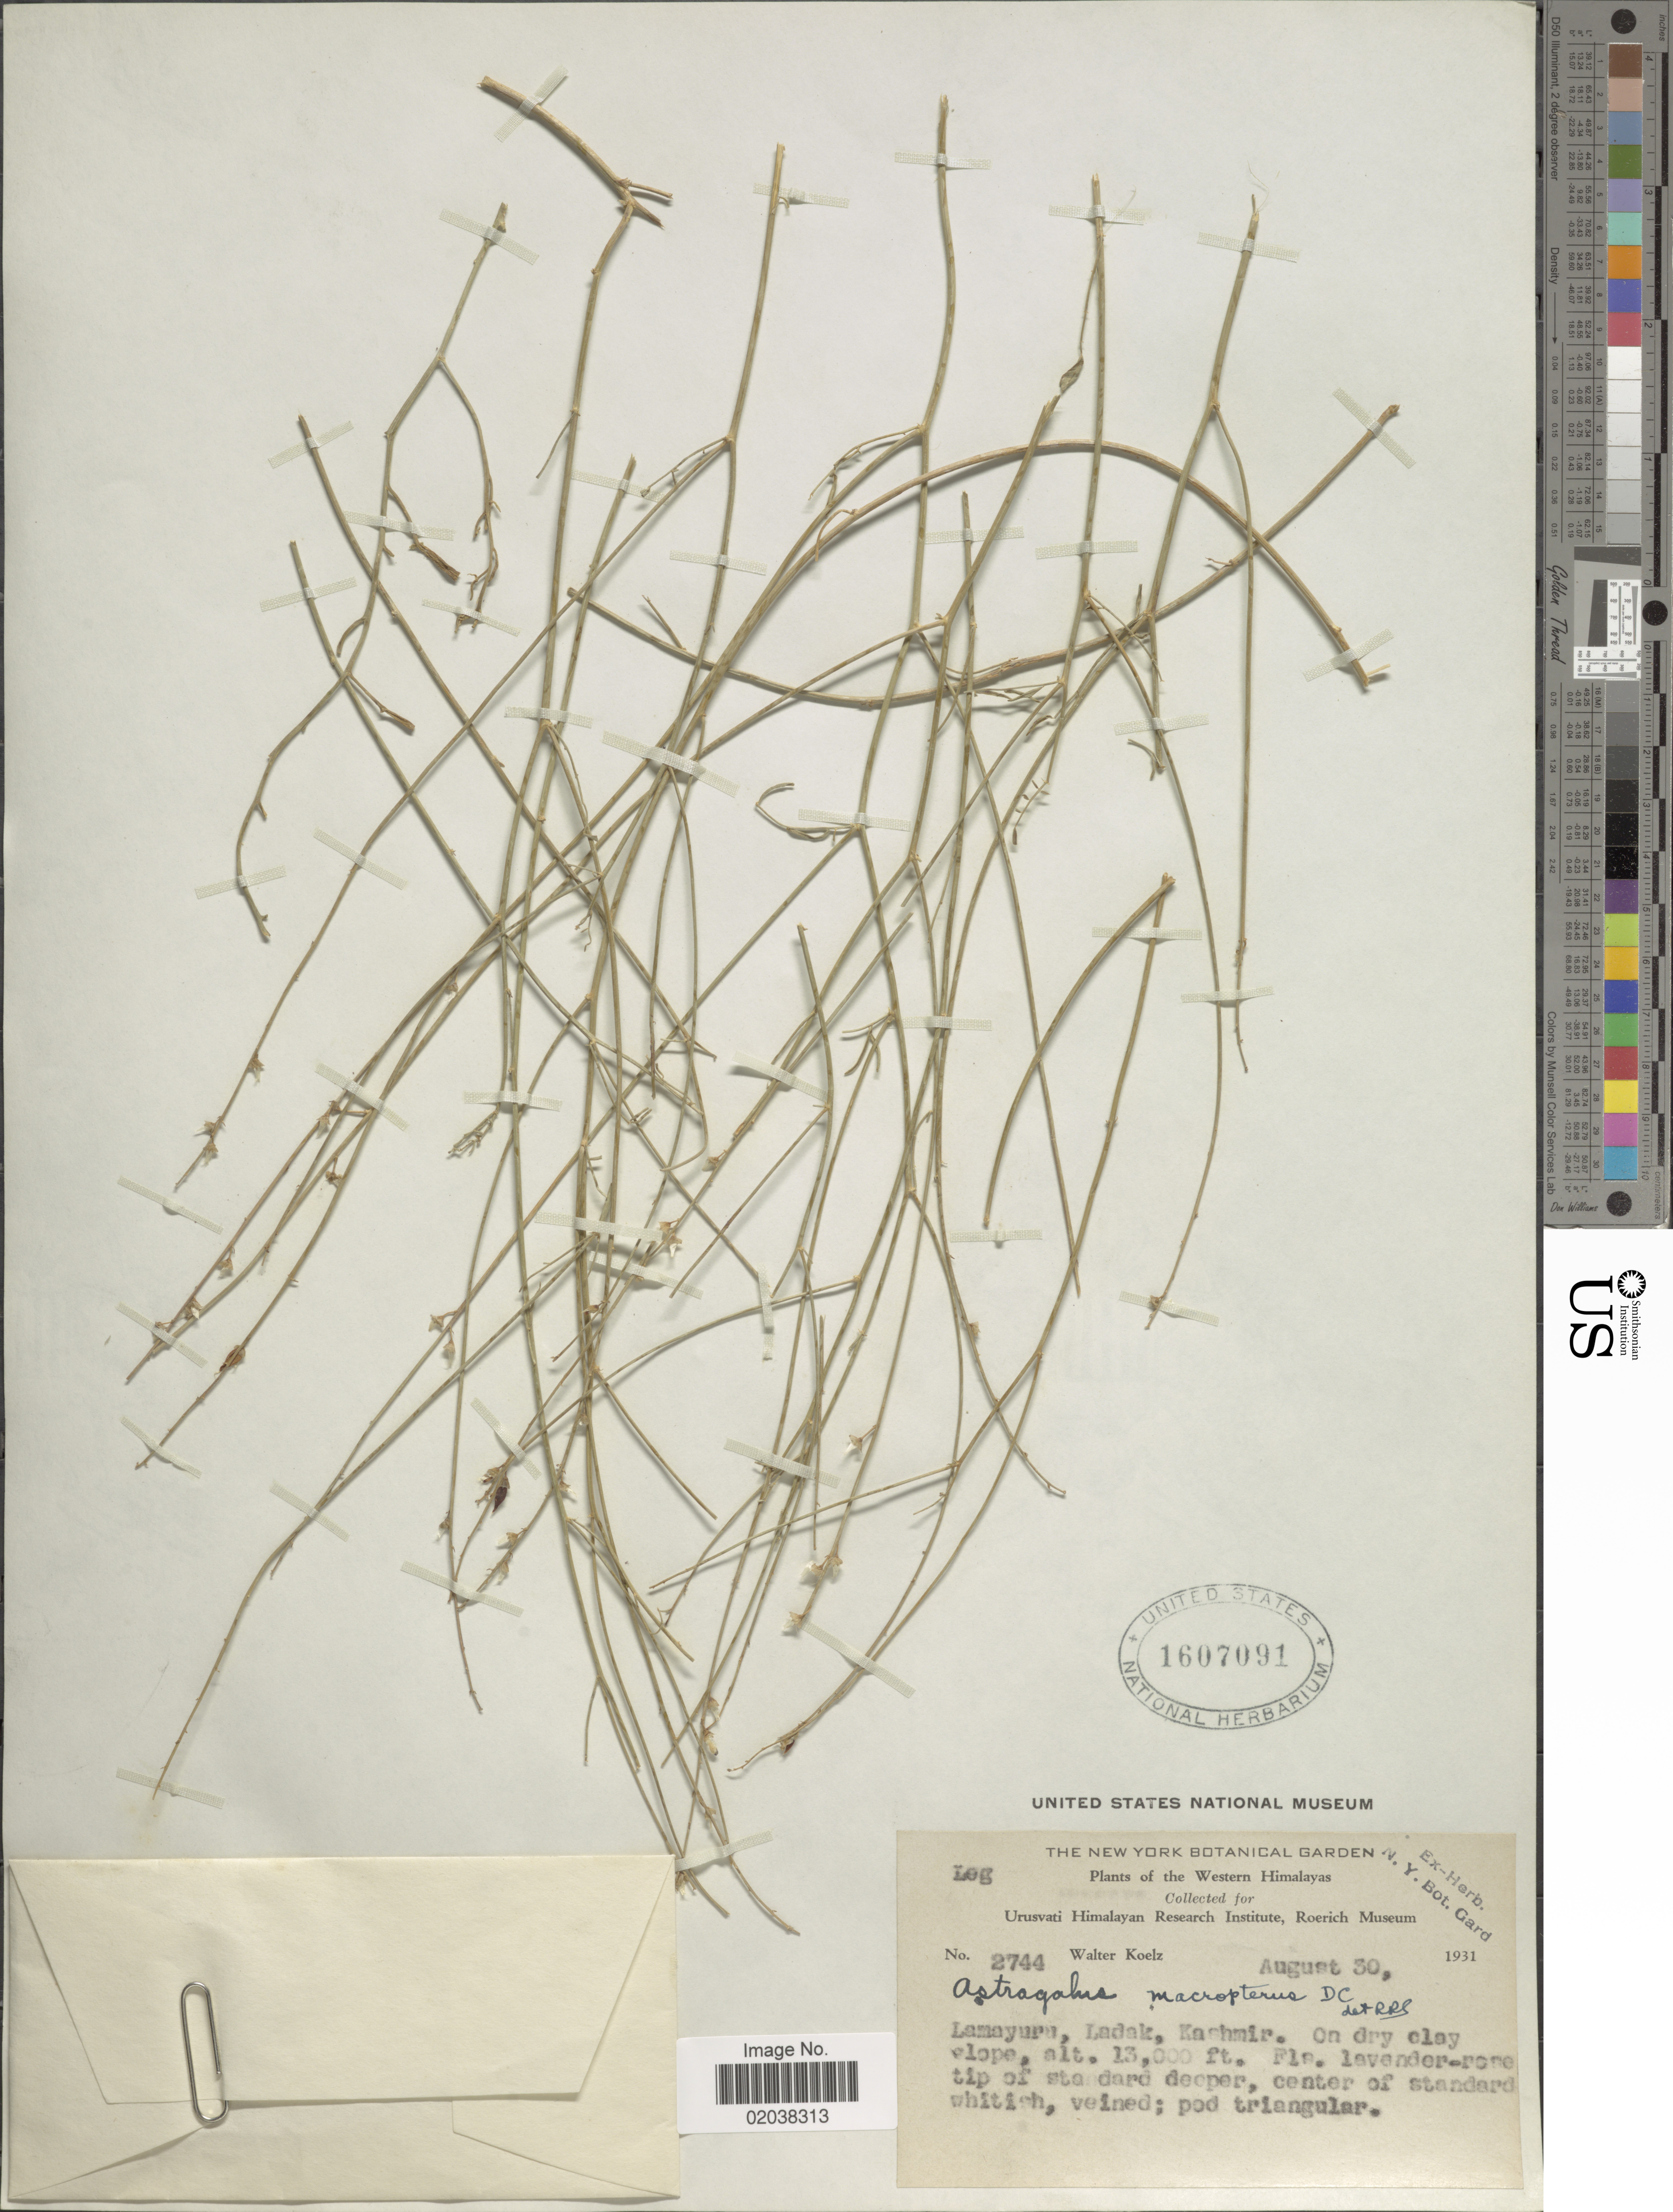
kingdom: Plantae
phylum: Tracheophyta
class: Magnoliopsida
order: Fabales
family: Fabaceae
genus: Astragalus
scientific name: Astragalus macropterus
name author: DC.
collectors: W. N. Koelz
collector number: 2744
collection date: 1931-08-30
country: India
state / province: Ladakh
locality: Western Himalayas. Lamayuru, Ladak, Kashmir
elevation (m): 3962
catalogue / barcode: US 1607091